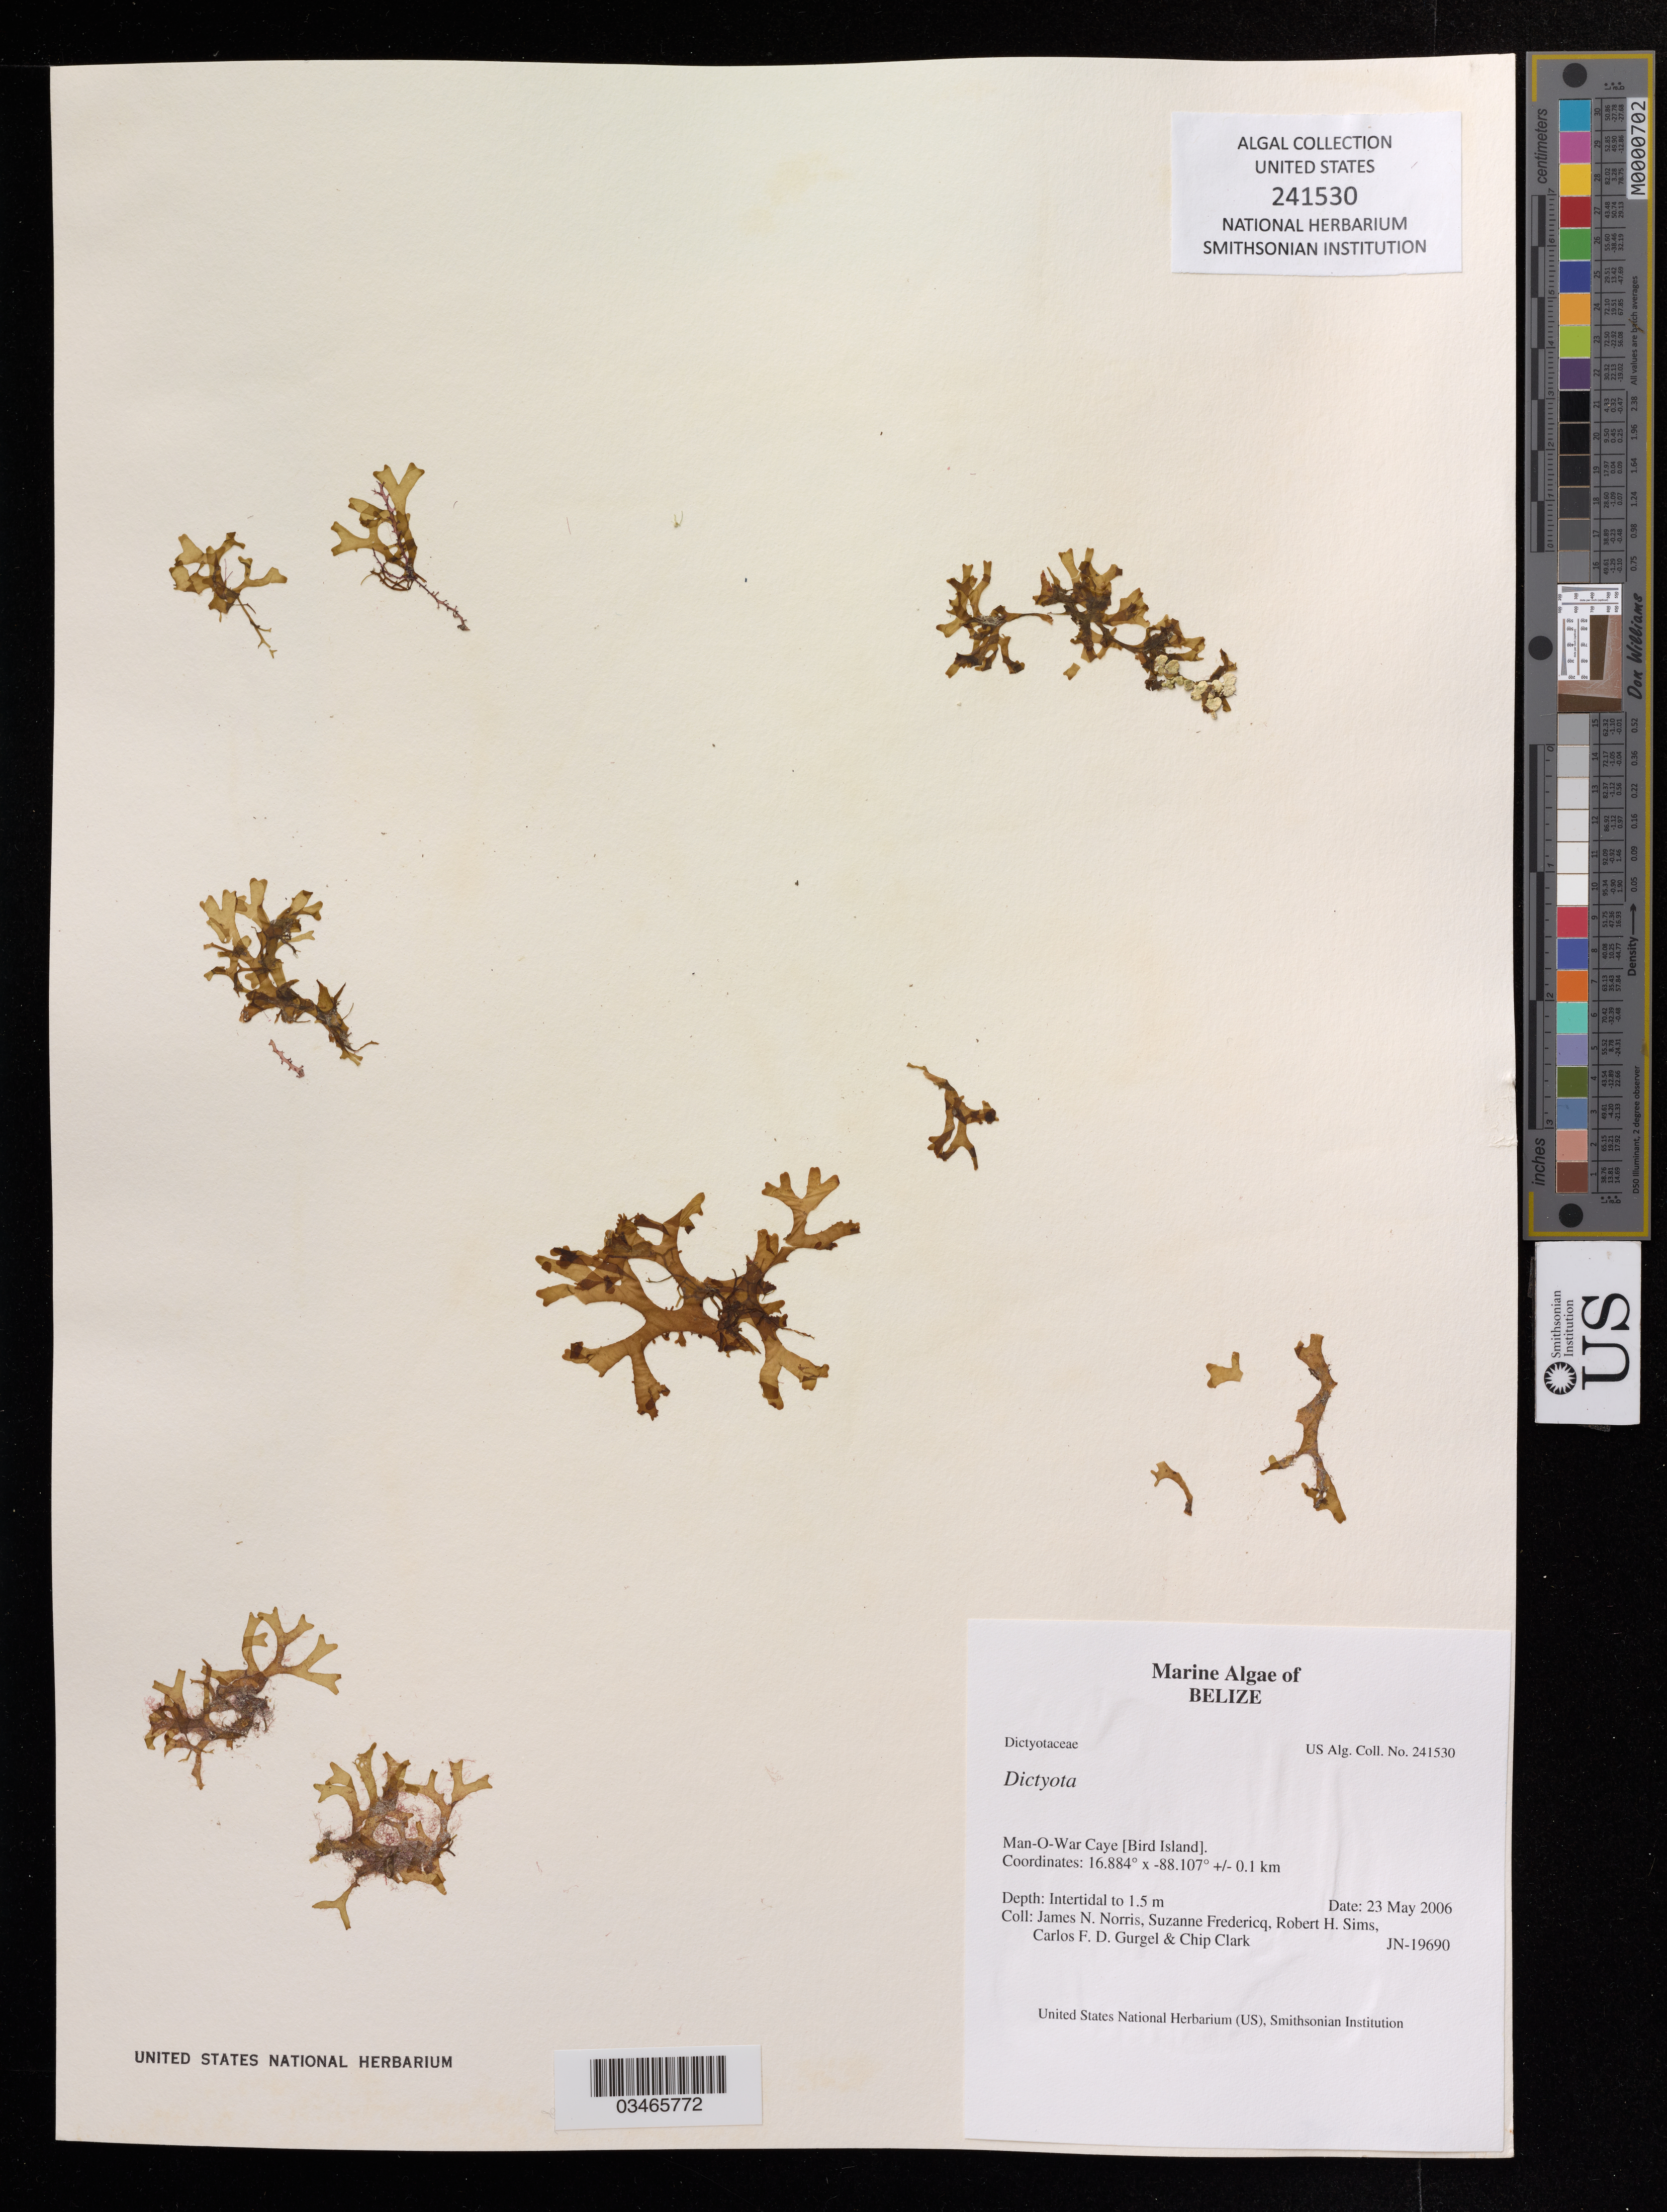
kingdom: Chromista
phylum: Ochrophyta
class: Phaeophyceae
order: Dictyotales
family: Dictyotaceae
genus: Dictyota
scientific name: Dictyota sp.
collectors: J. Norris, S. Fredericq, R. H. Sims & C. Gurgel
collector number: JN-19690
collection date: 2006-05-23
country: Belize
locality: Man-O-War Caye (Bird Island)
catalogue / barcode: US 241530